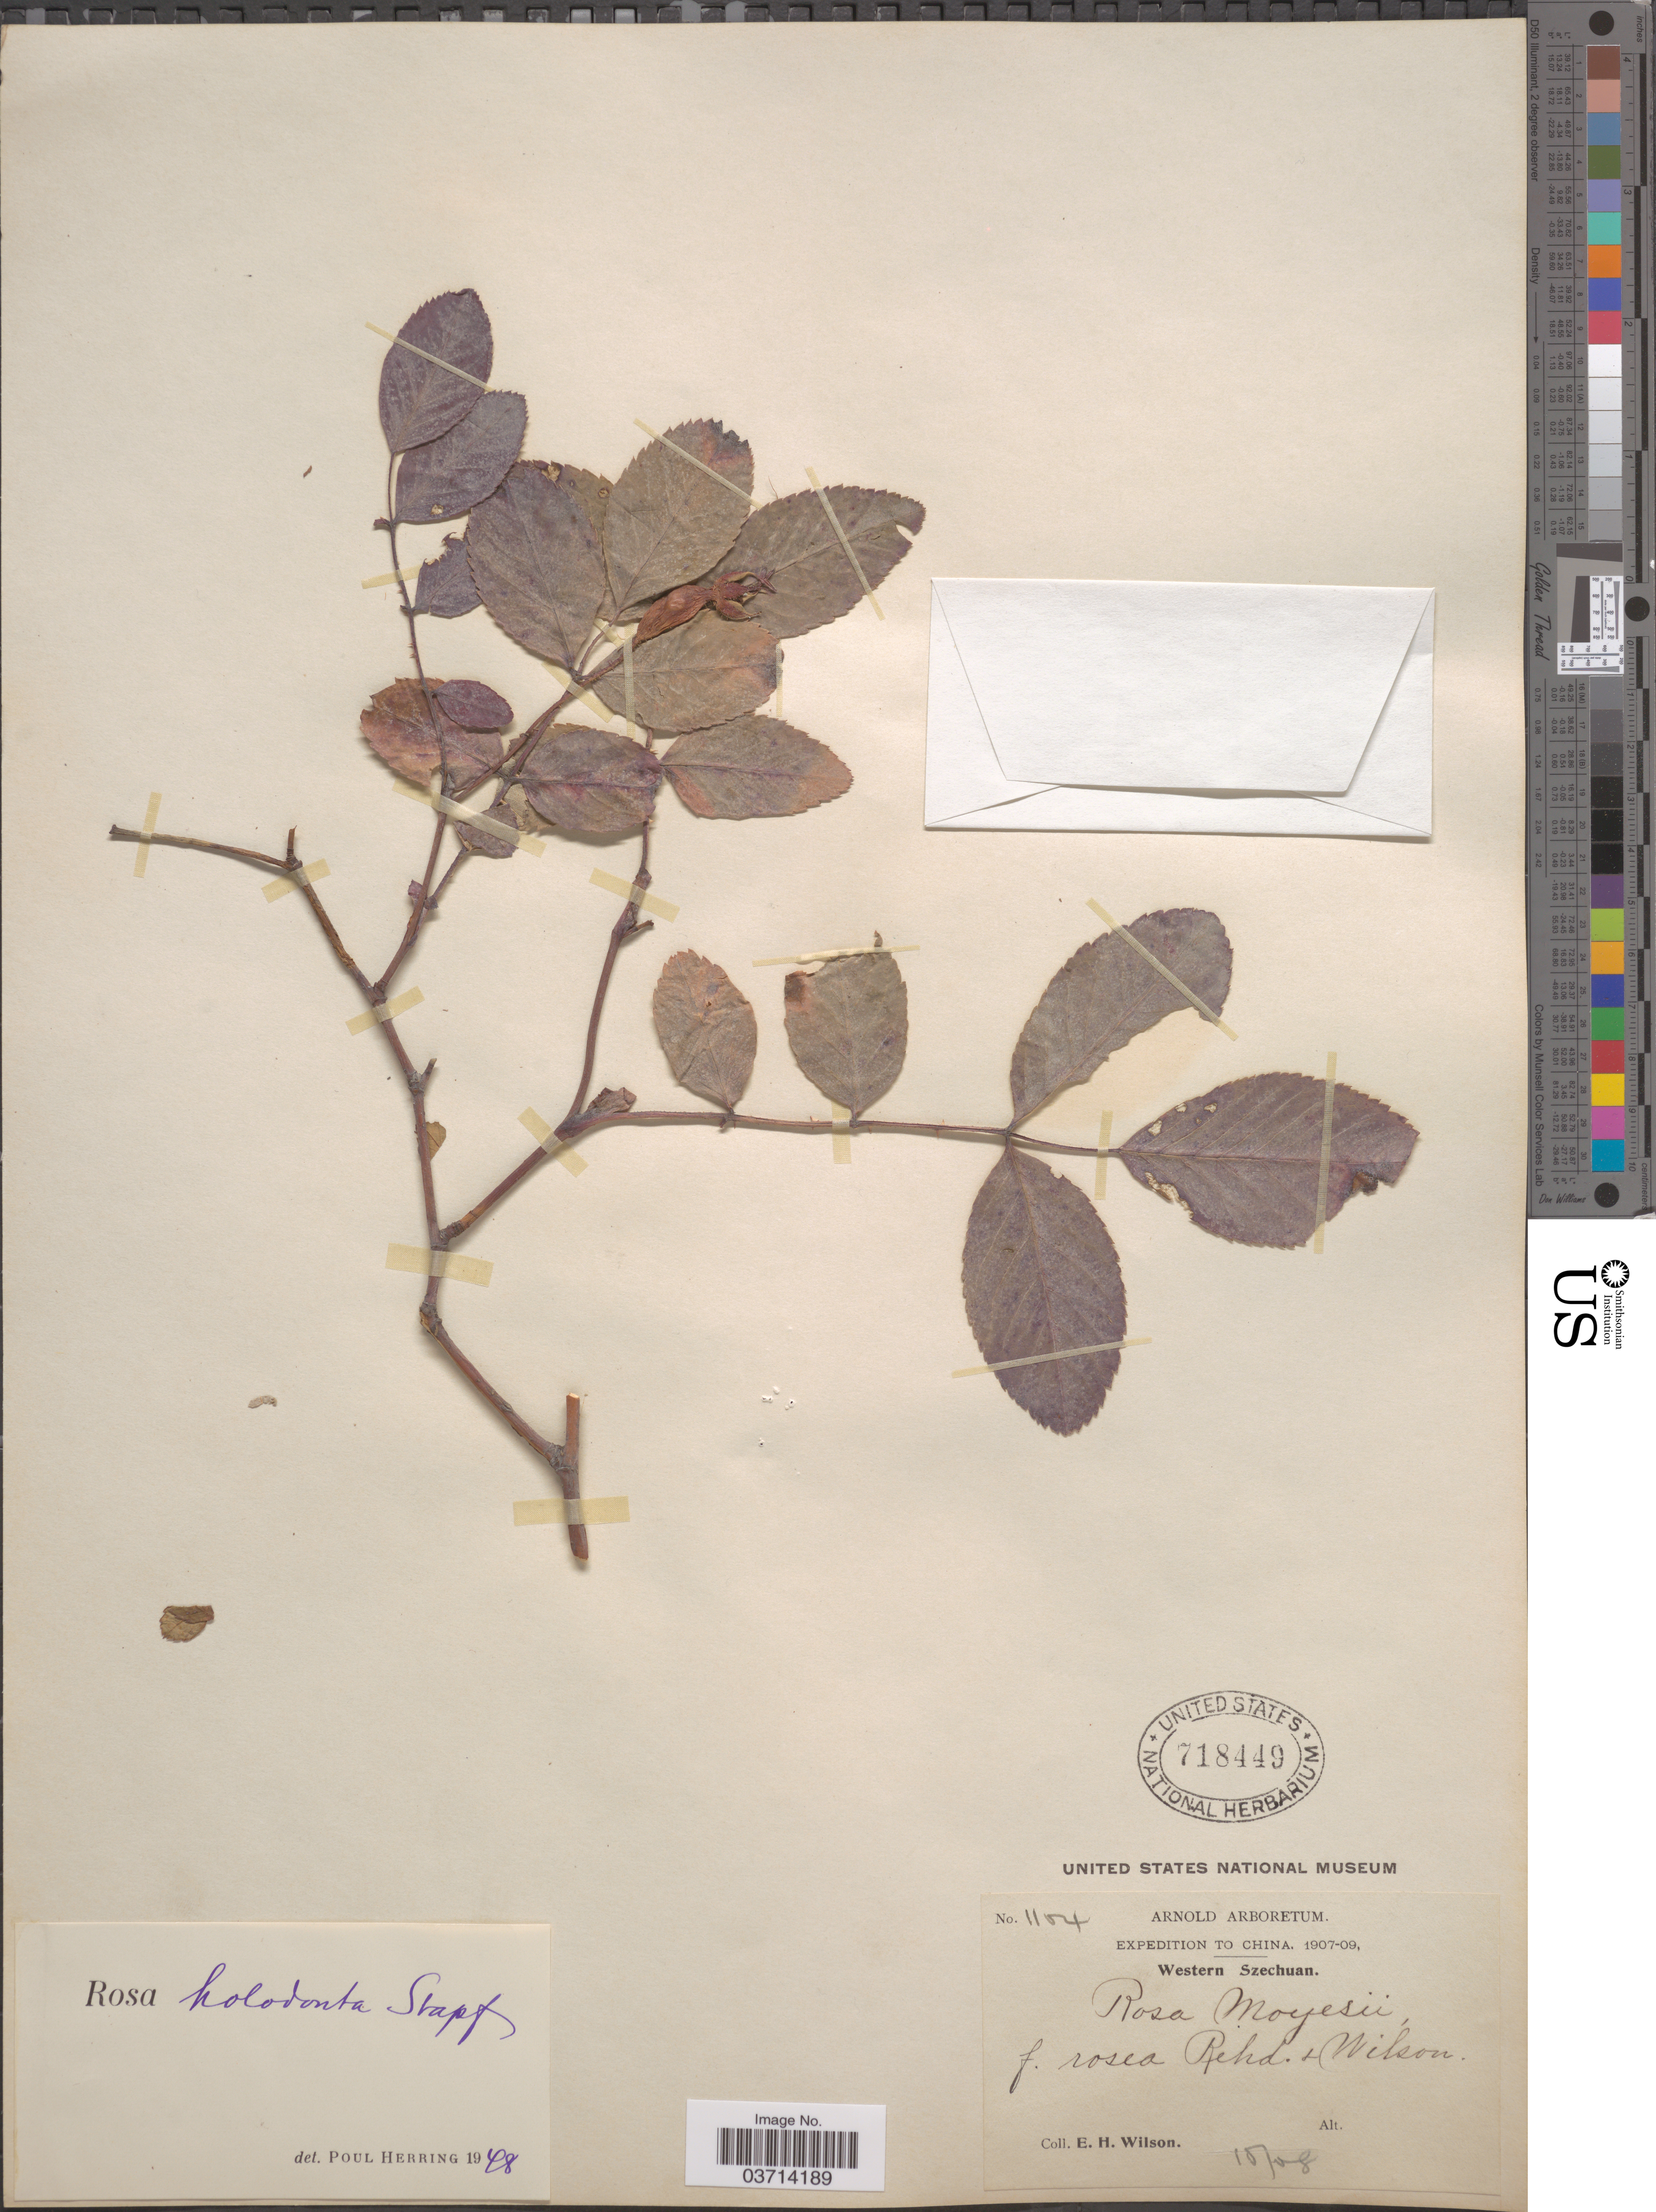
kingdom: Plantae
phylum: Tracheophyta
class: Magnoliopsida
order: Rosales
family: Rosaceae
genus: Rosa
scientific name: Rosa holodonta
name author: Stapf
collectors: E. Wilson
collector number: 1104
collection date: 1908-10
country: China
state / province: Sichuan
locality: Western Szechuan.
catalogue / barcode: US 718449